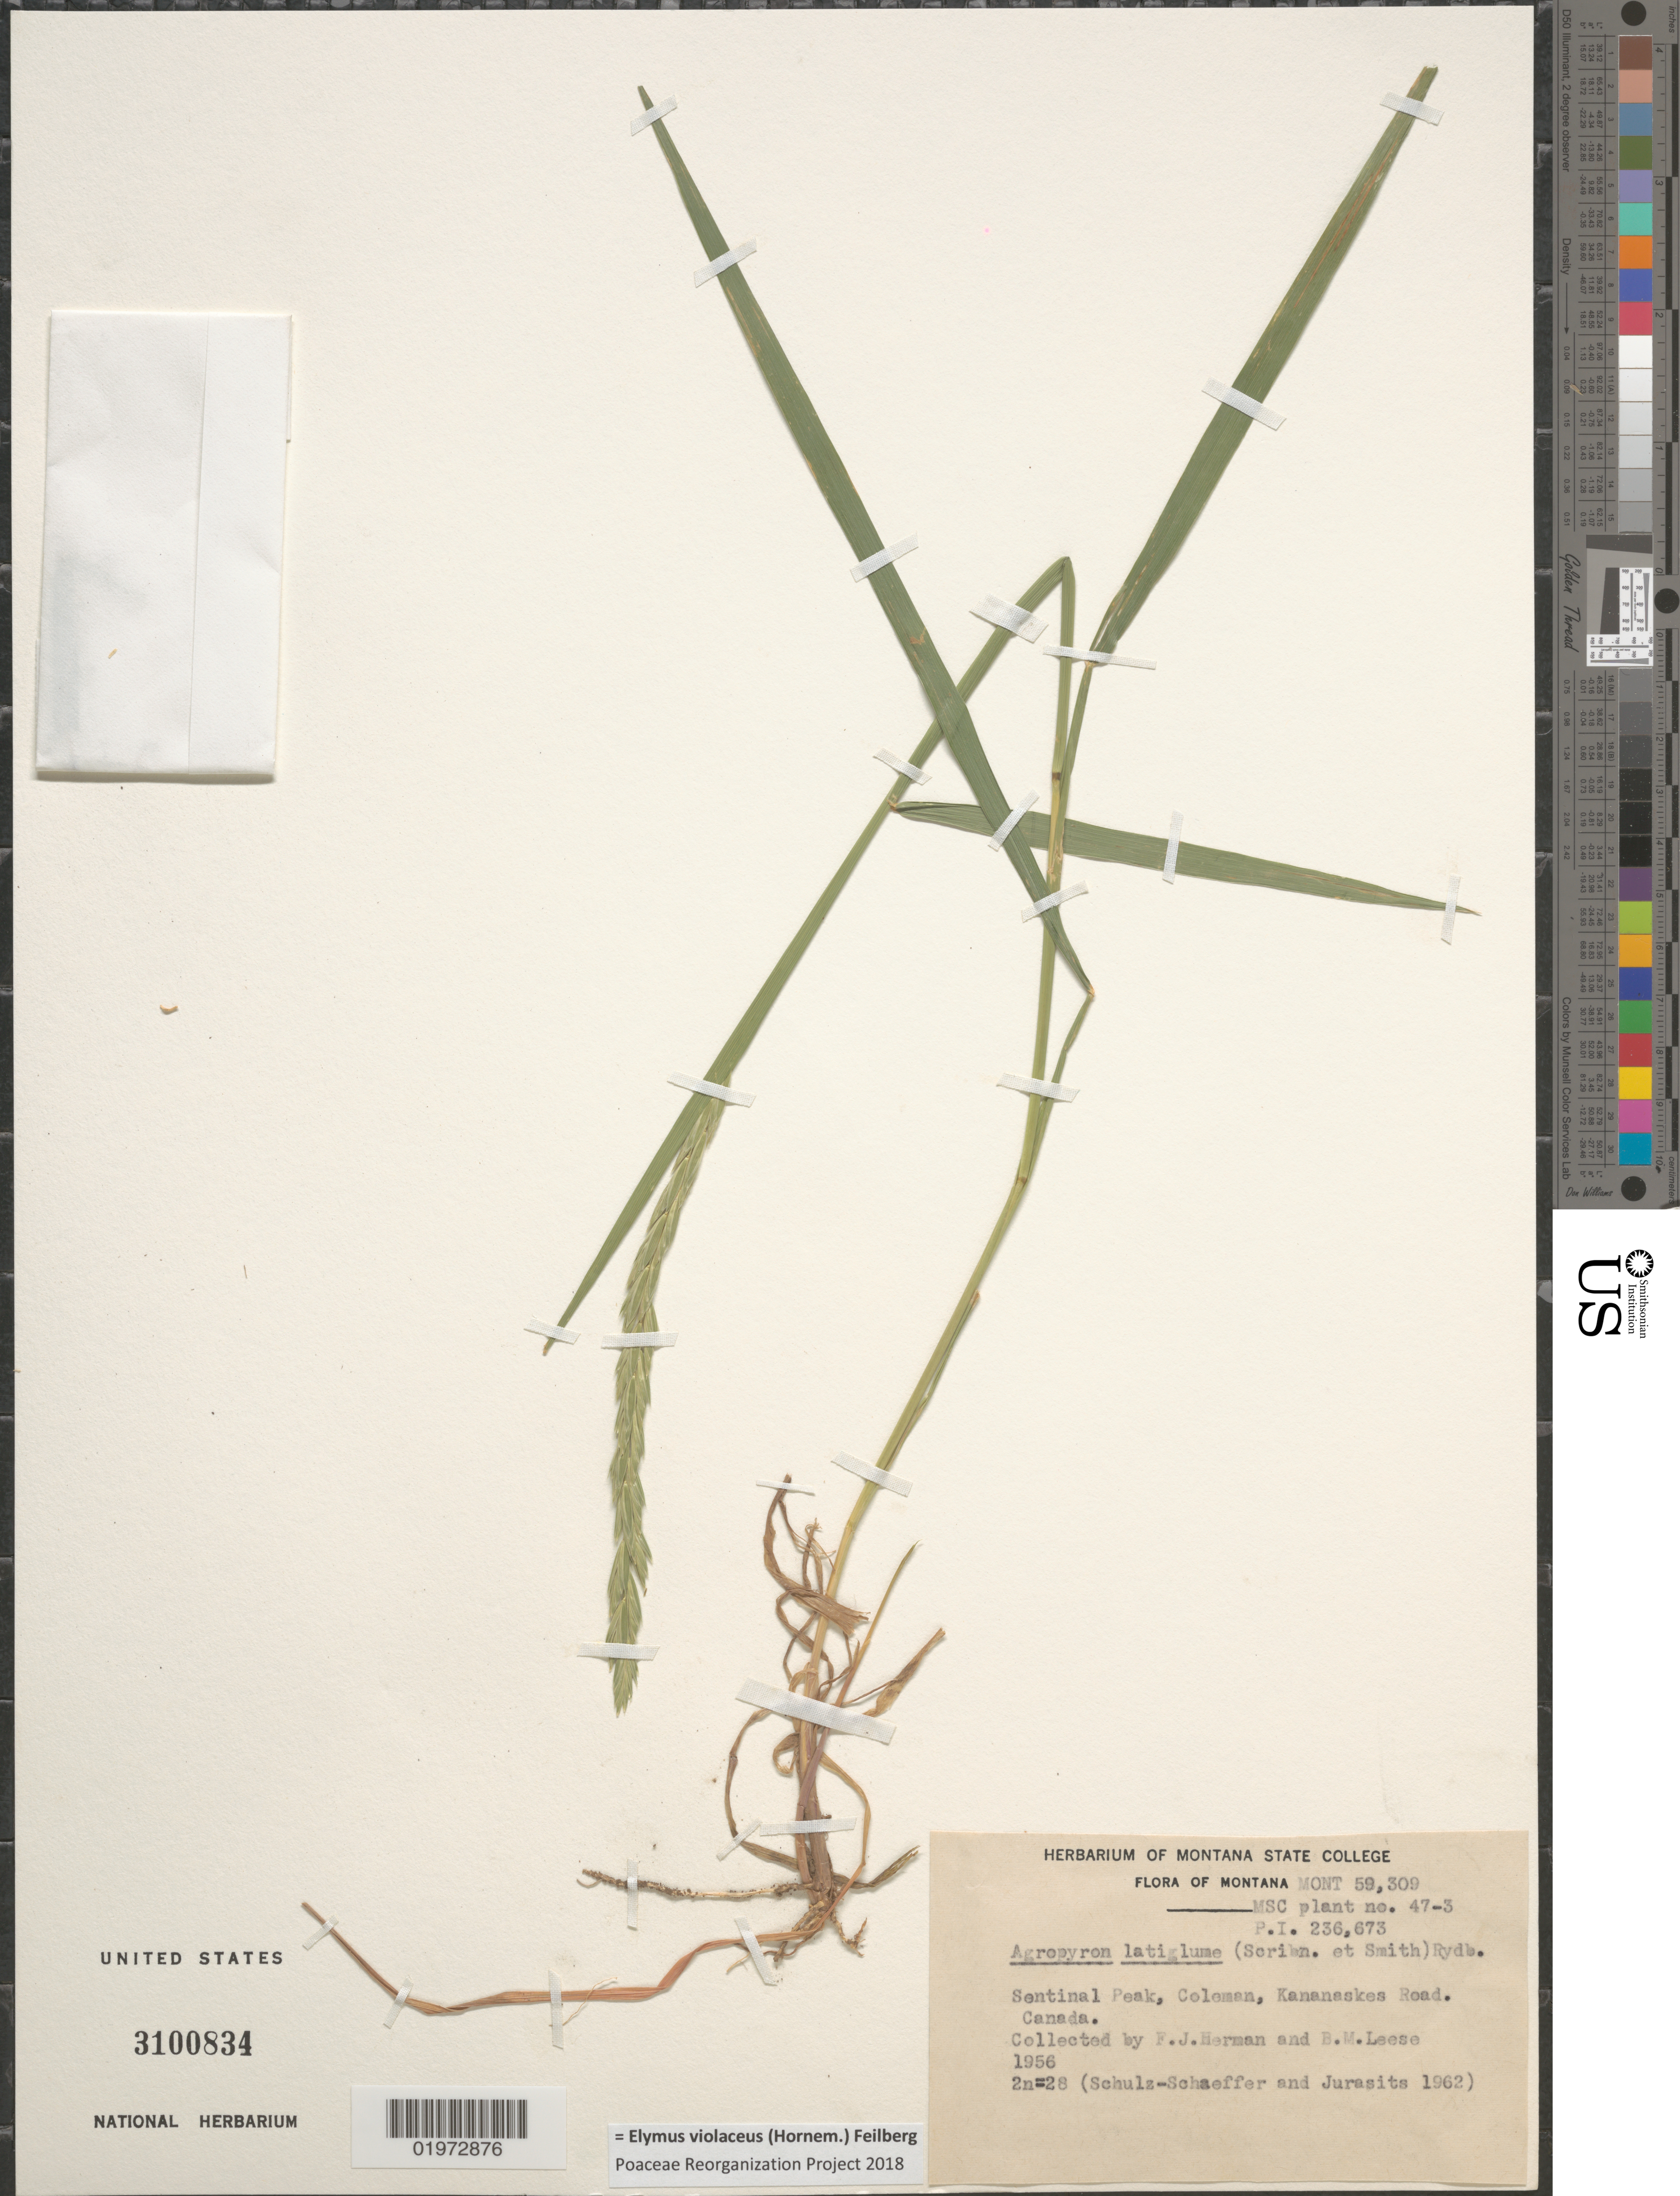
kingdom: Plantae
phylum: Tracheophyta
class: Liliopsida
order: Poales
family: Poaceae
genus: Elymus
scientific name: Elymus violaceus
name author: (Hornem.) Feilberg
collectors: F. Herman & B. Leese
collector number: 47-3?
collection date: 1956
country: Canada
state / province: Alberta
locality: Sentinal Peak, Coleman, Kananaskes Road.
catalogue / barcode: US 3100834